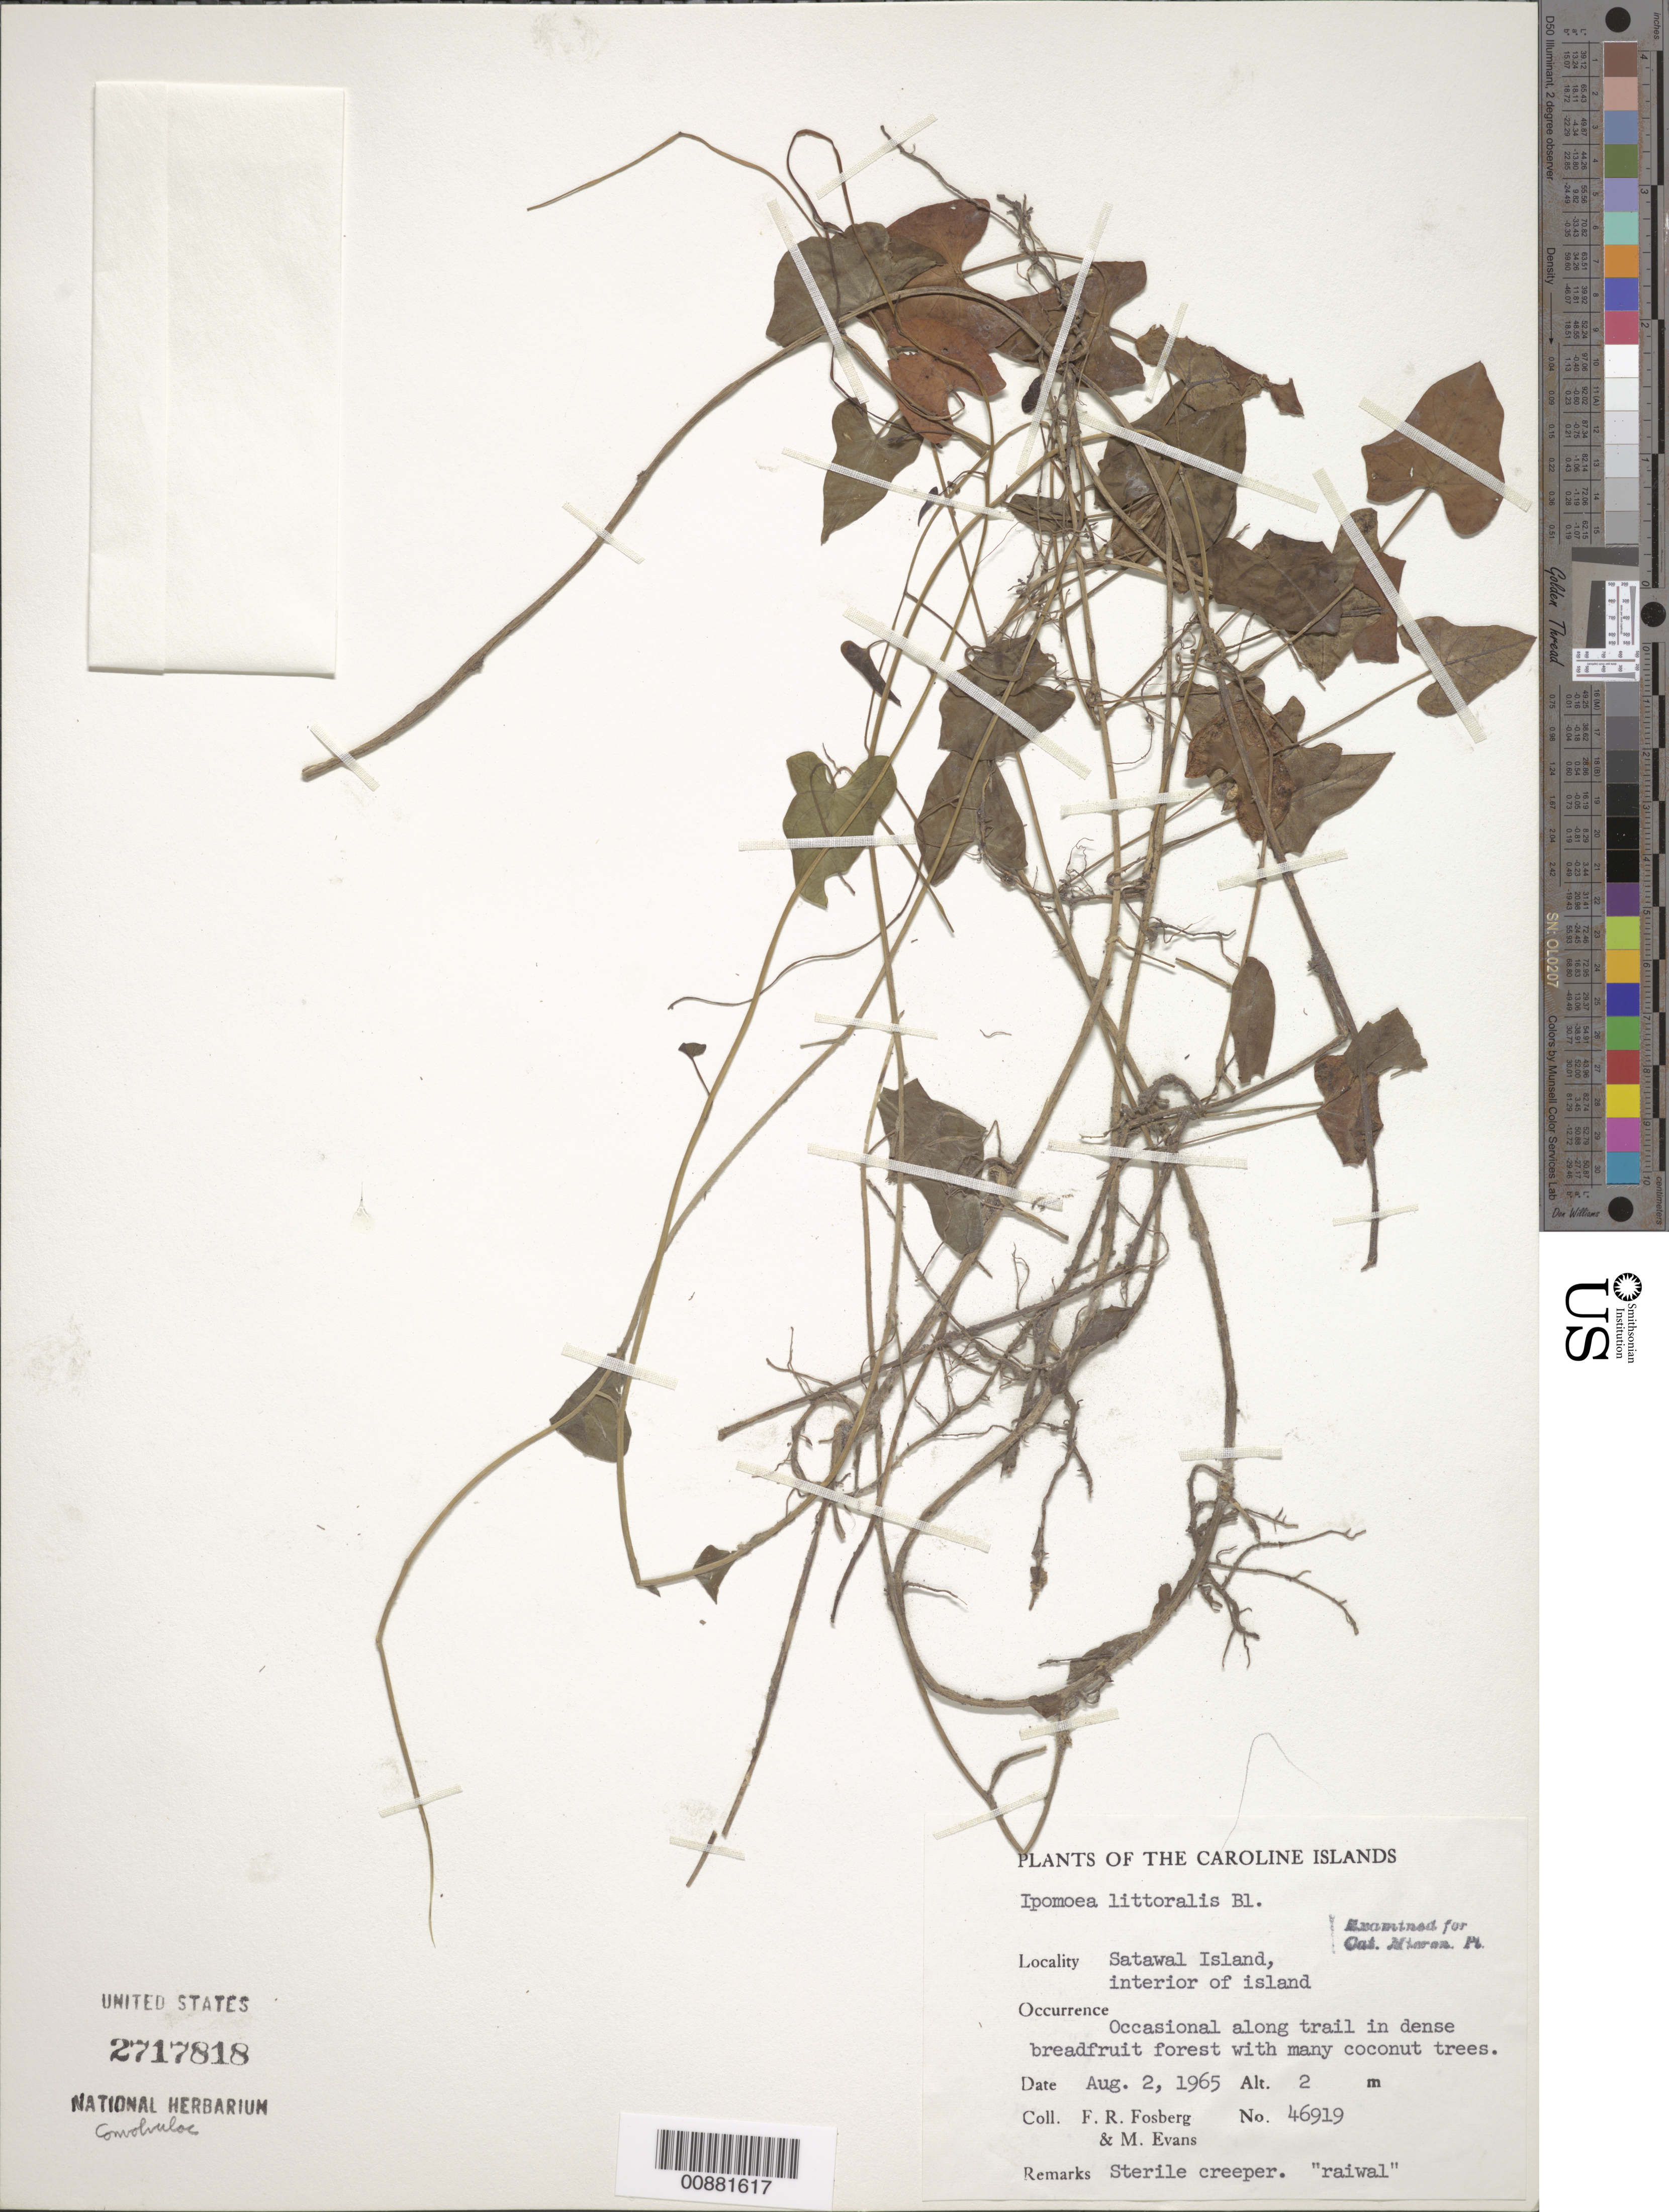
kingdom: Plantae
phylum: Tracheophyta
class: Magnoliopsida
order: Solanales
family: Convolvulaceae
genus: Ipomoea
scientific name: Ipomoea littoralis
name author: Blume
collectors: F. R. Fosberg & M. Evans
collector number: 46919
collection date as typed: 02 Aug 1965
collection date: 1965-08-02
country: Micronesia, Federated States of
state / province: Yap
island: Satawal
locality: interior of island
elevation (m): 2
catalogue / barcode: US 2717818